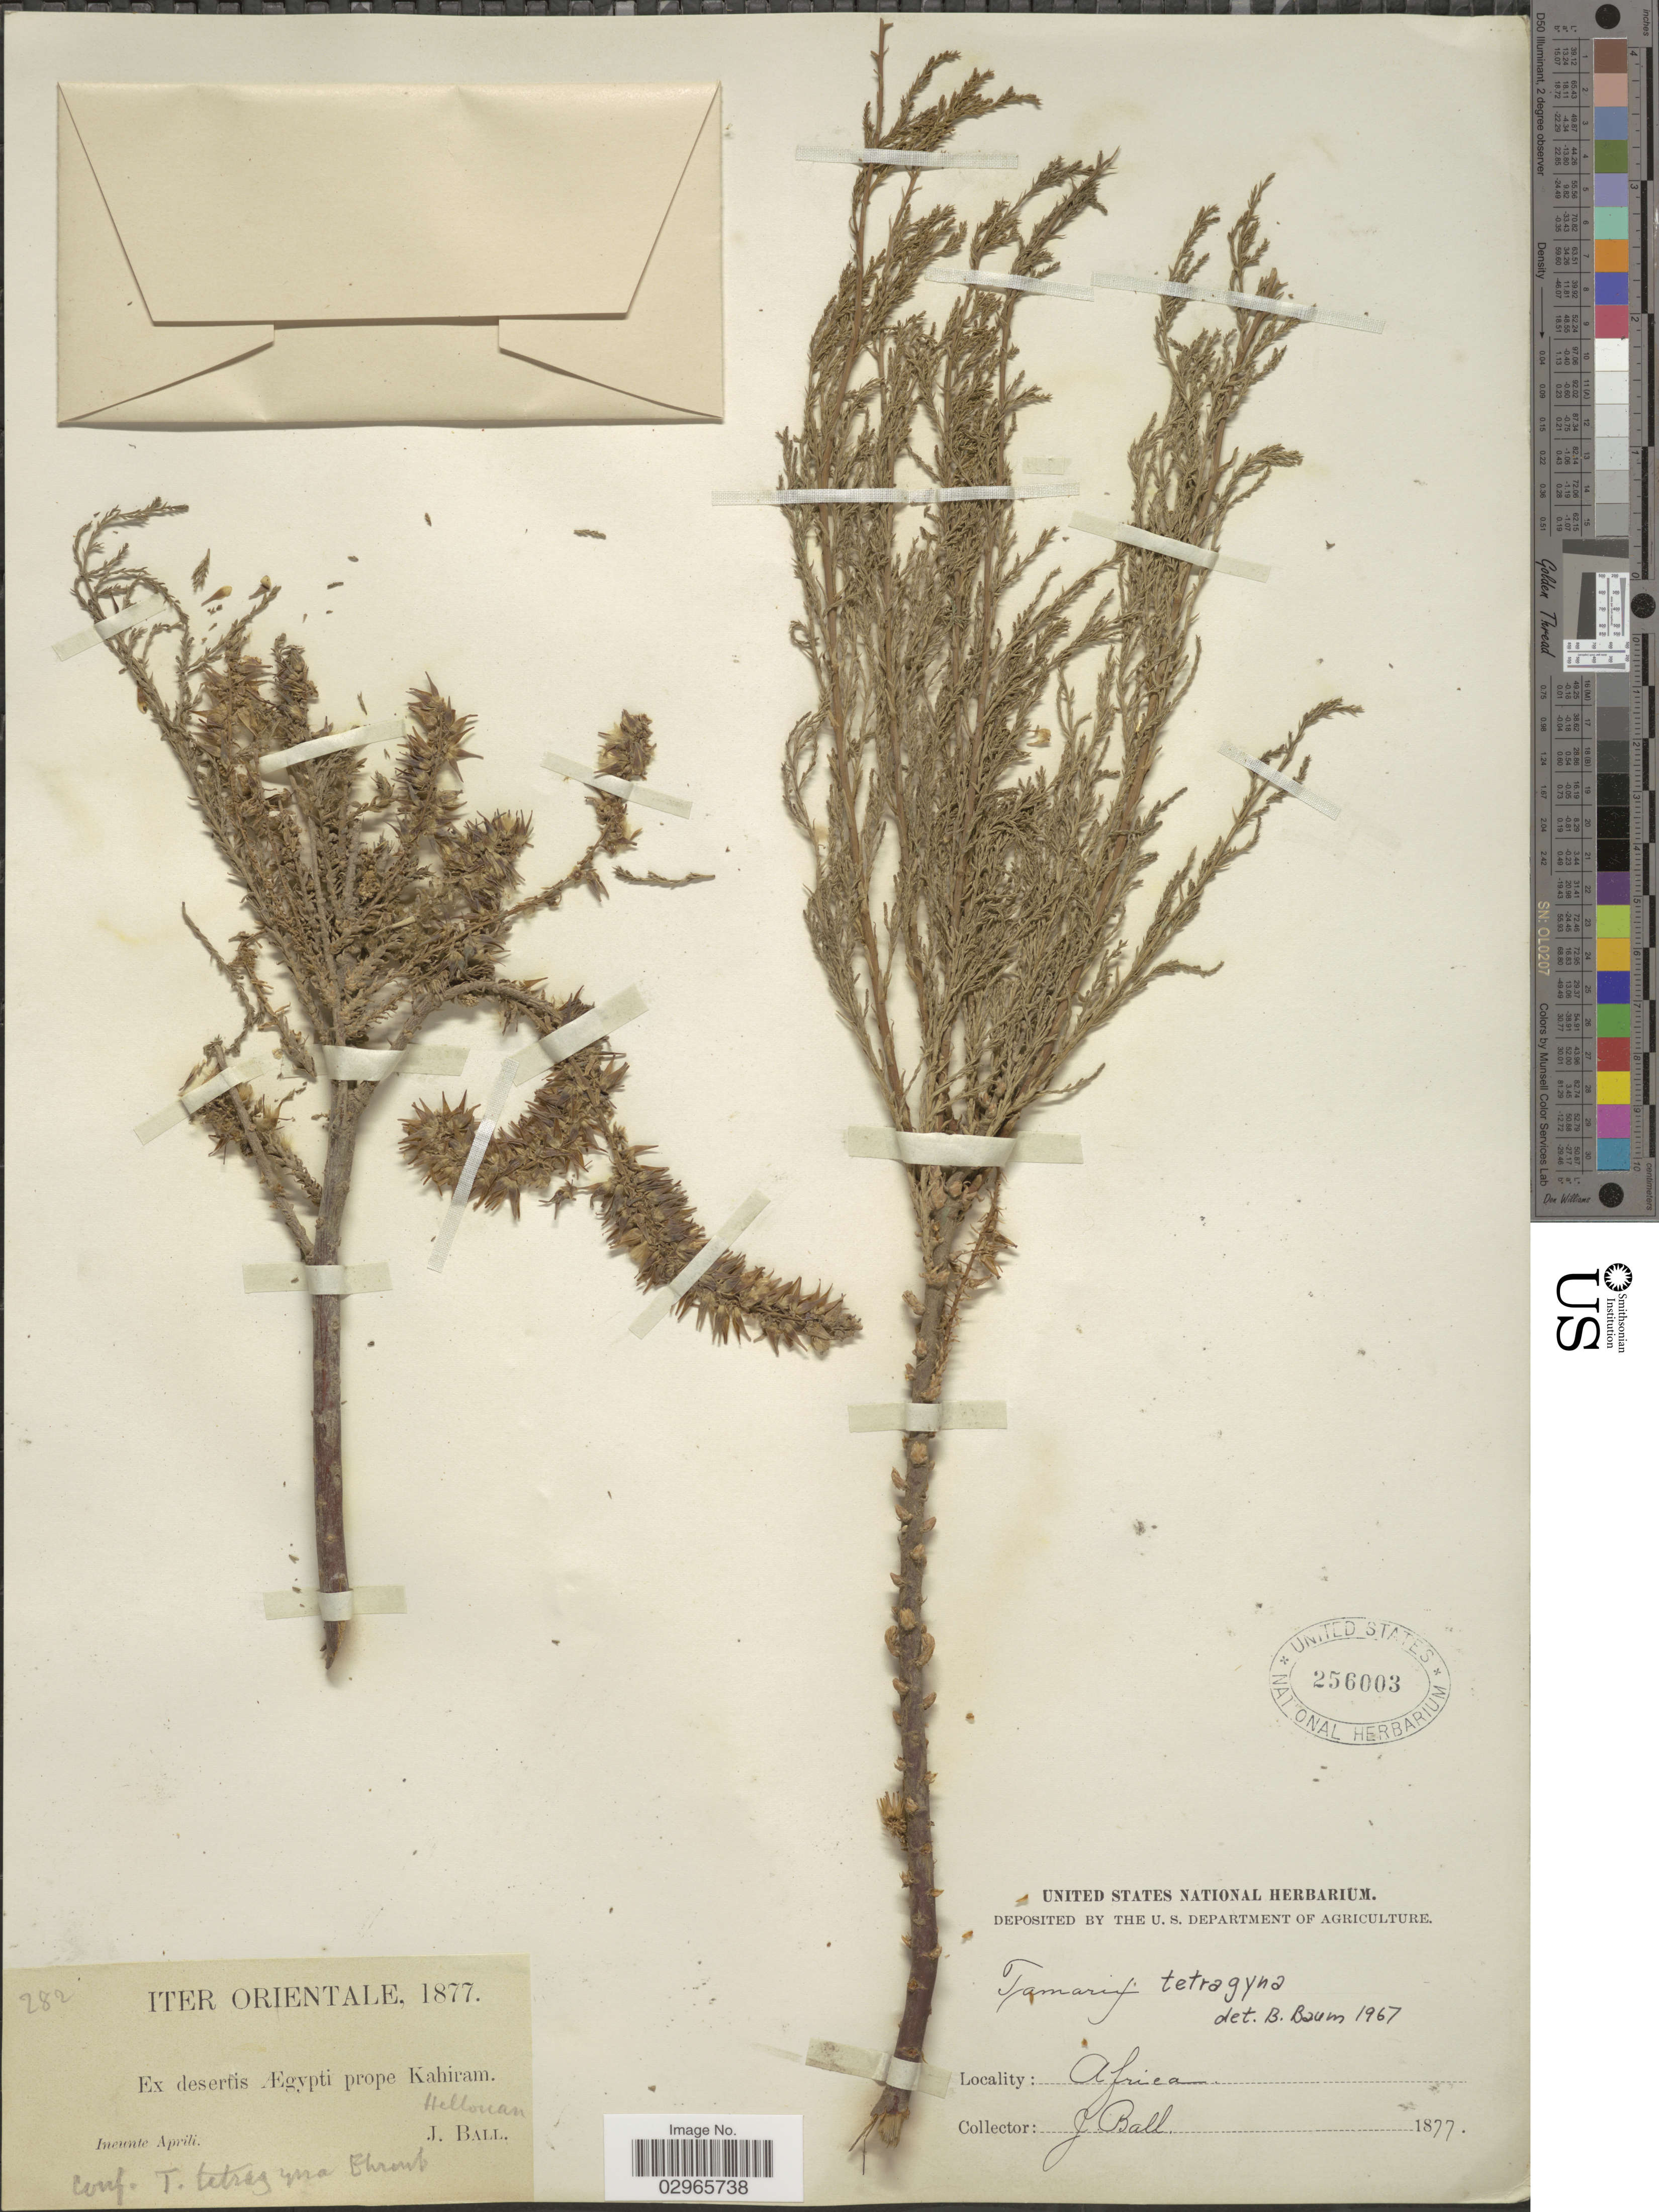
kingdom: Plantae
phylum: Tracheophyta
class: Magnoliopsida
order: Caryophyllales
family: Tamaricaceae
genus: Tamarix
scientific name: Tamarix tetragyna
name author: Ehrenb.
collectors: J. Ball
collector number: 282?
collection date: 1877-04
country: Egypt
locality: Iter Orientale. Ex desertis Ægypti prope Kahiram.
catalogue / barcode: US 256003